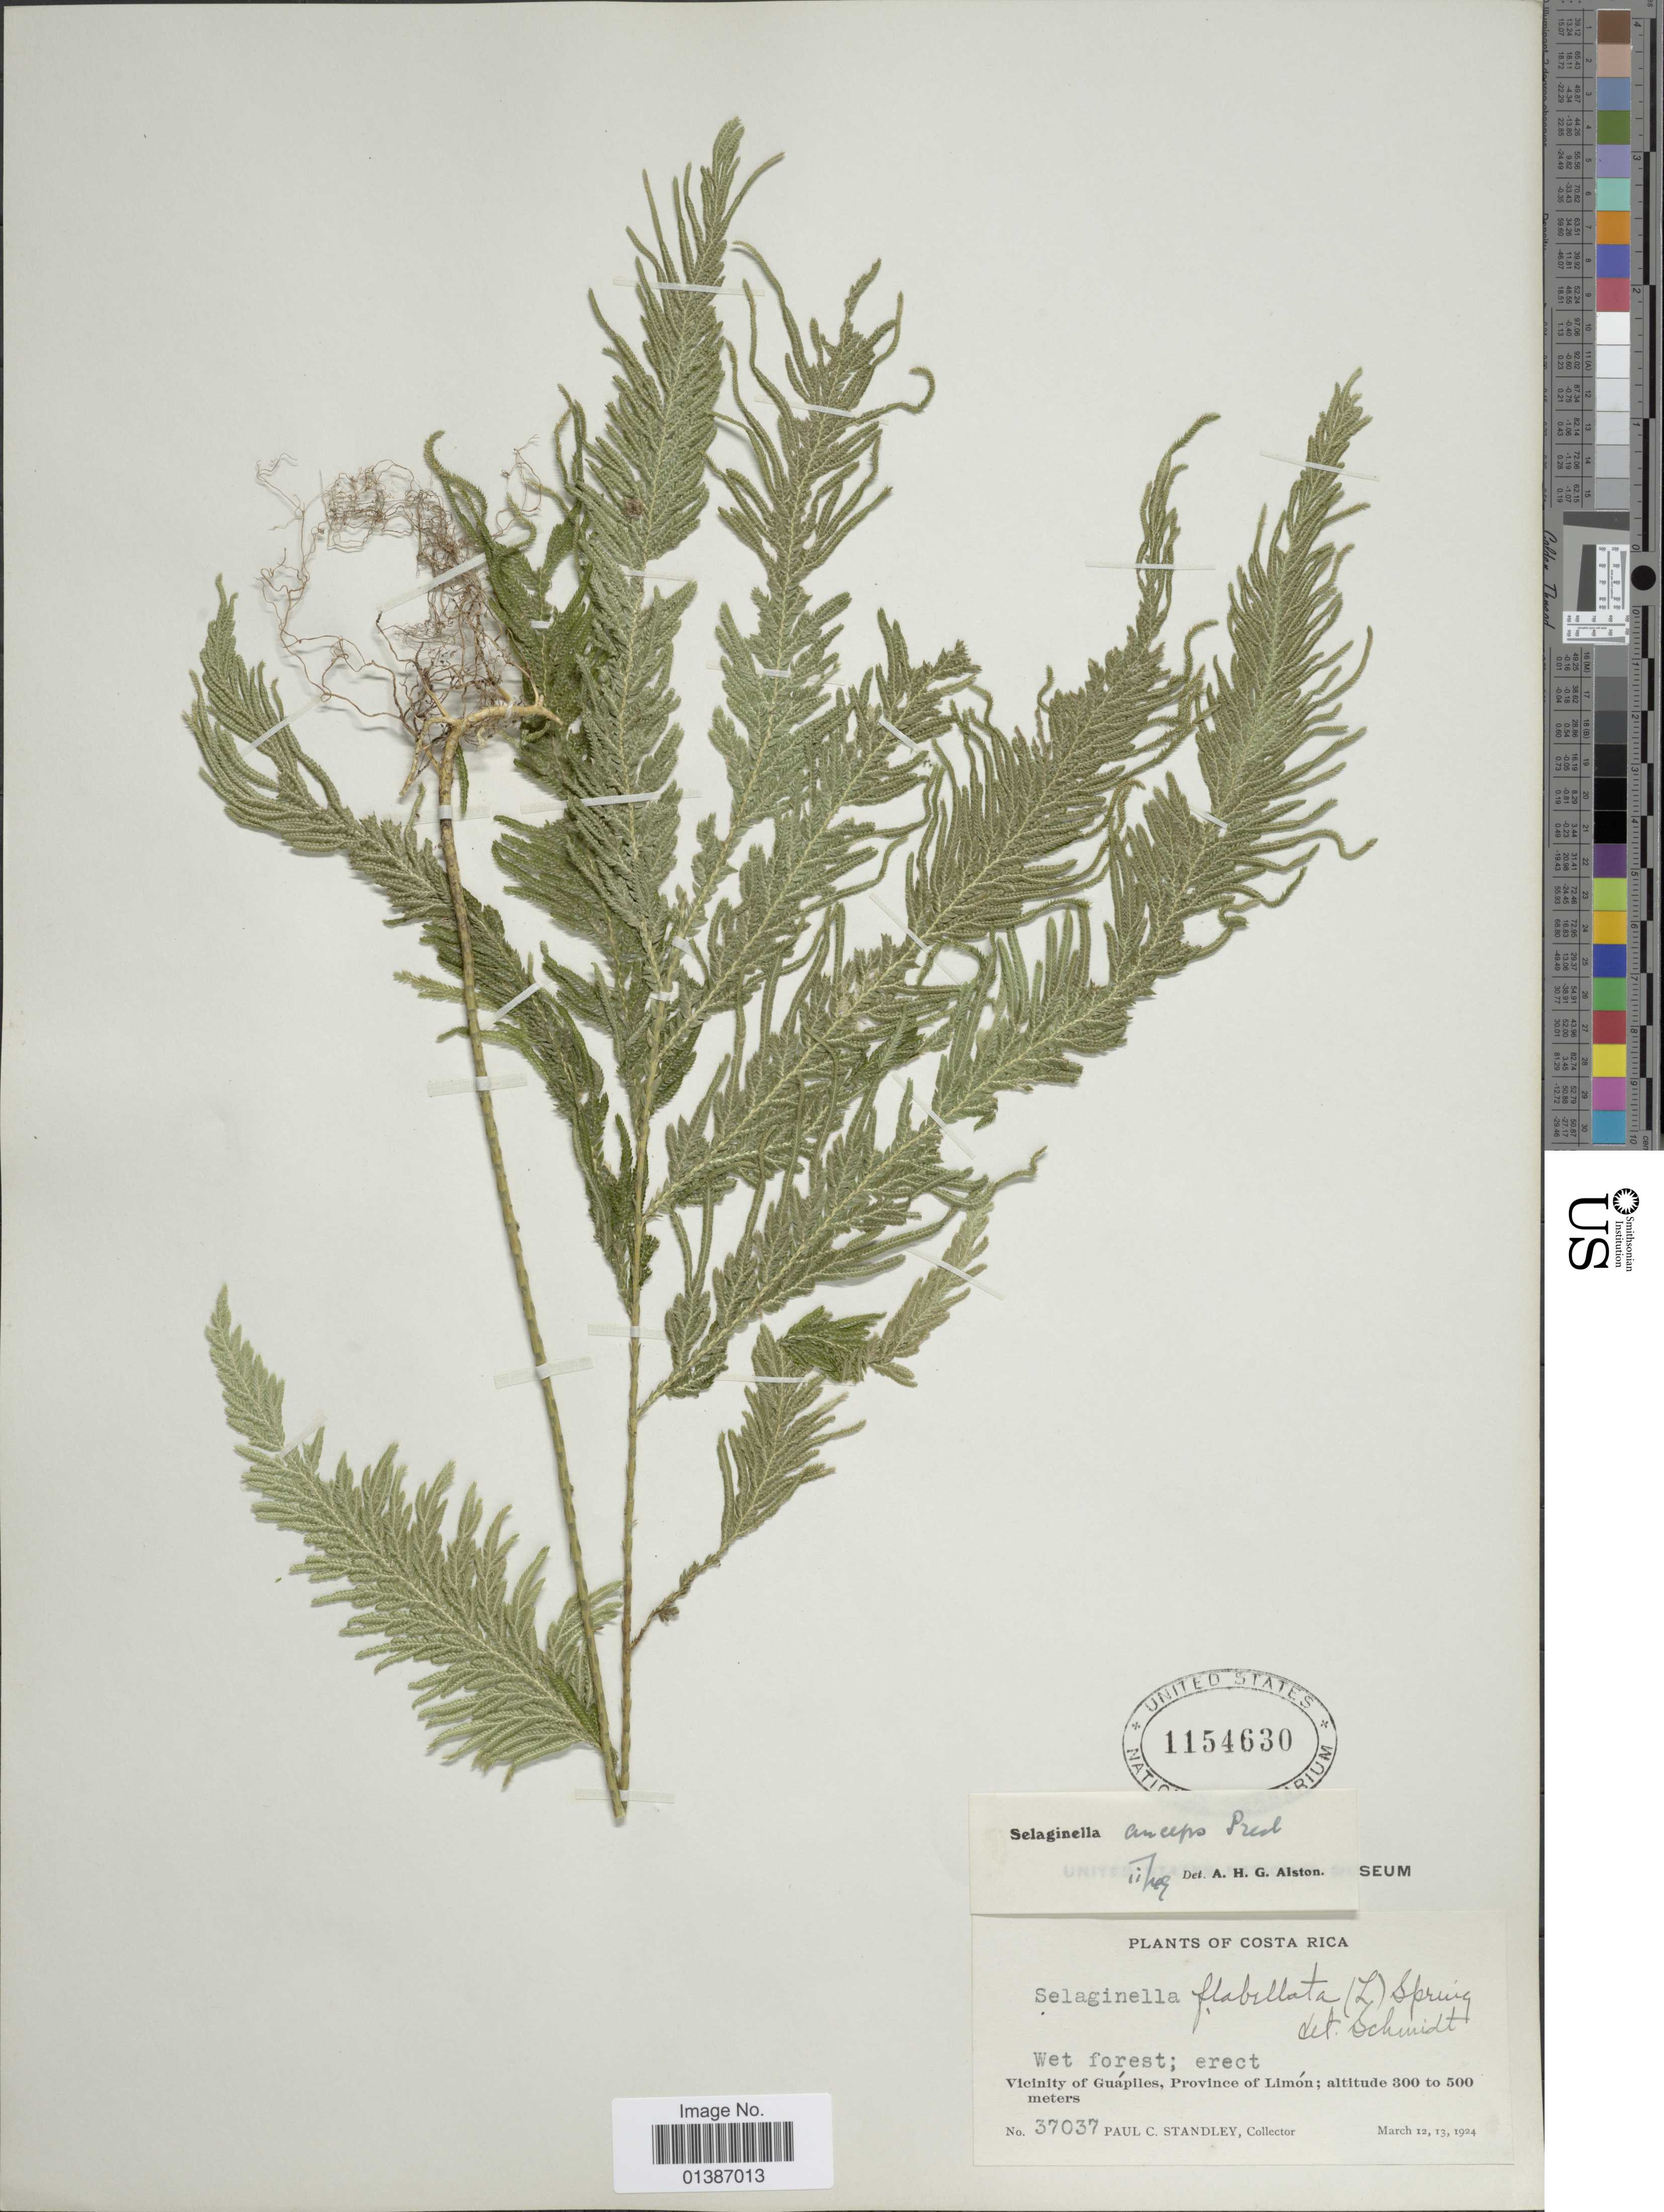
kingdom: Plantae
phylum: Tracheophyta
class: Lycopodiopsida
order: Selaginellales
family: Selaginellaceae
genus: Selaginella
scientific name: Selaginella anceps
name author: (C. Presl)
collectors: P. C. Standley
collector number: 37037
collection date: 1924-03-12/1924-03-13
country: Costa Rica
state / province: Limón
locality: Vicinity of Guápiles, Province of Limón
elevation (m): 300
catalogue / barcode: US 1154630